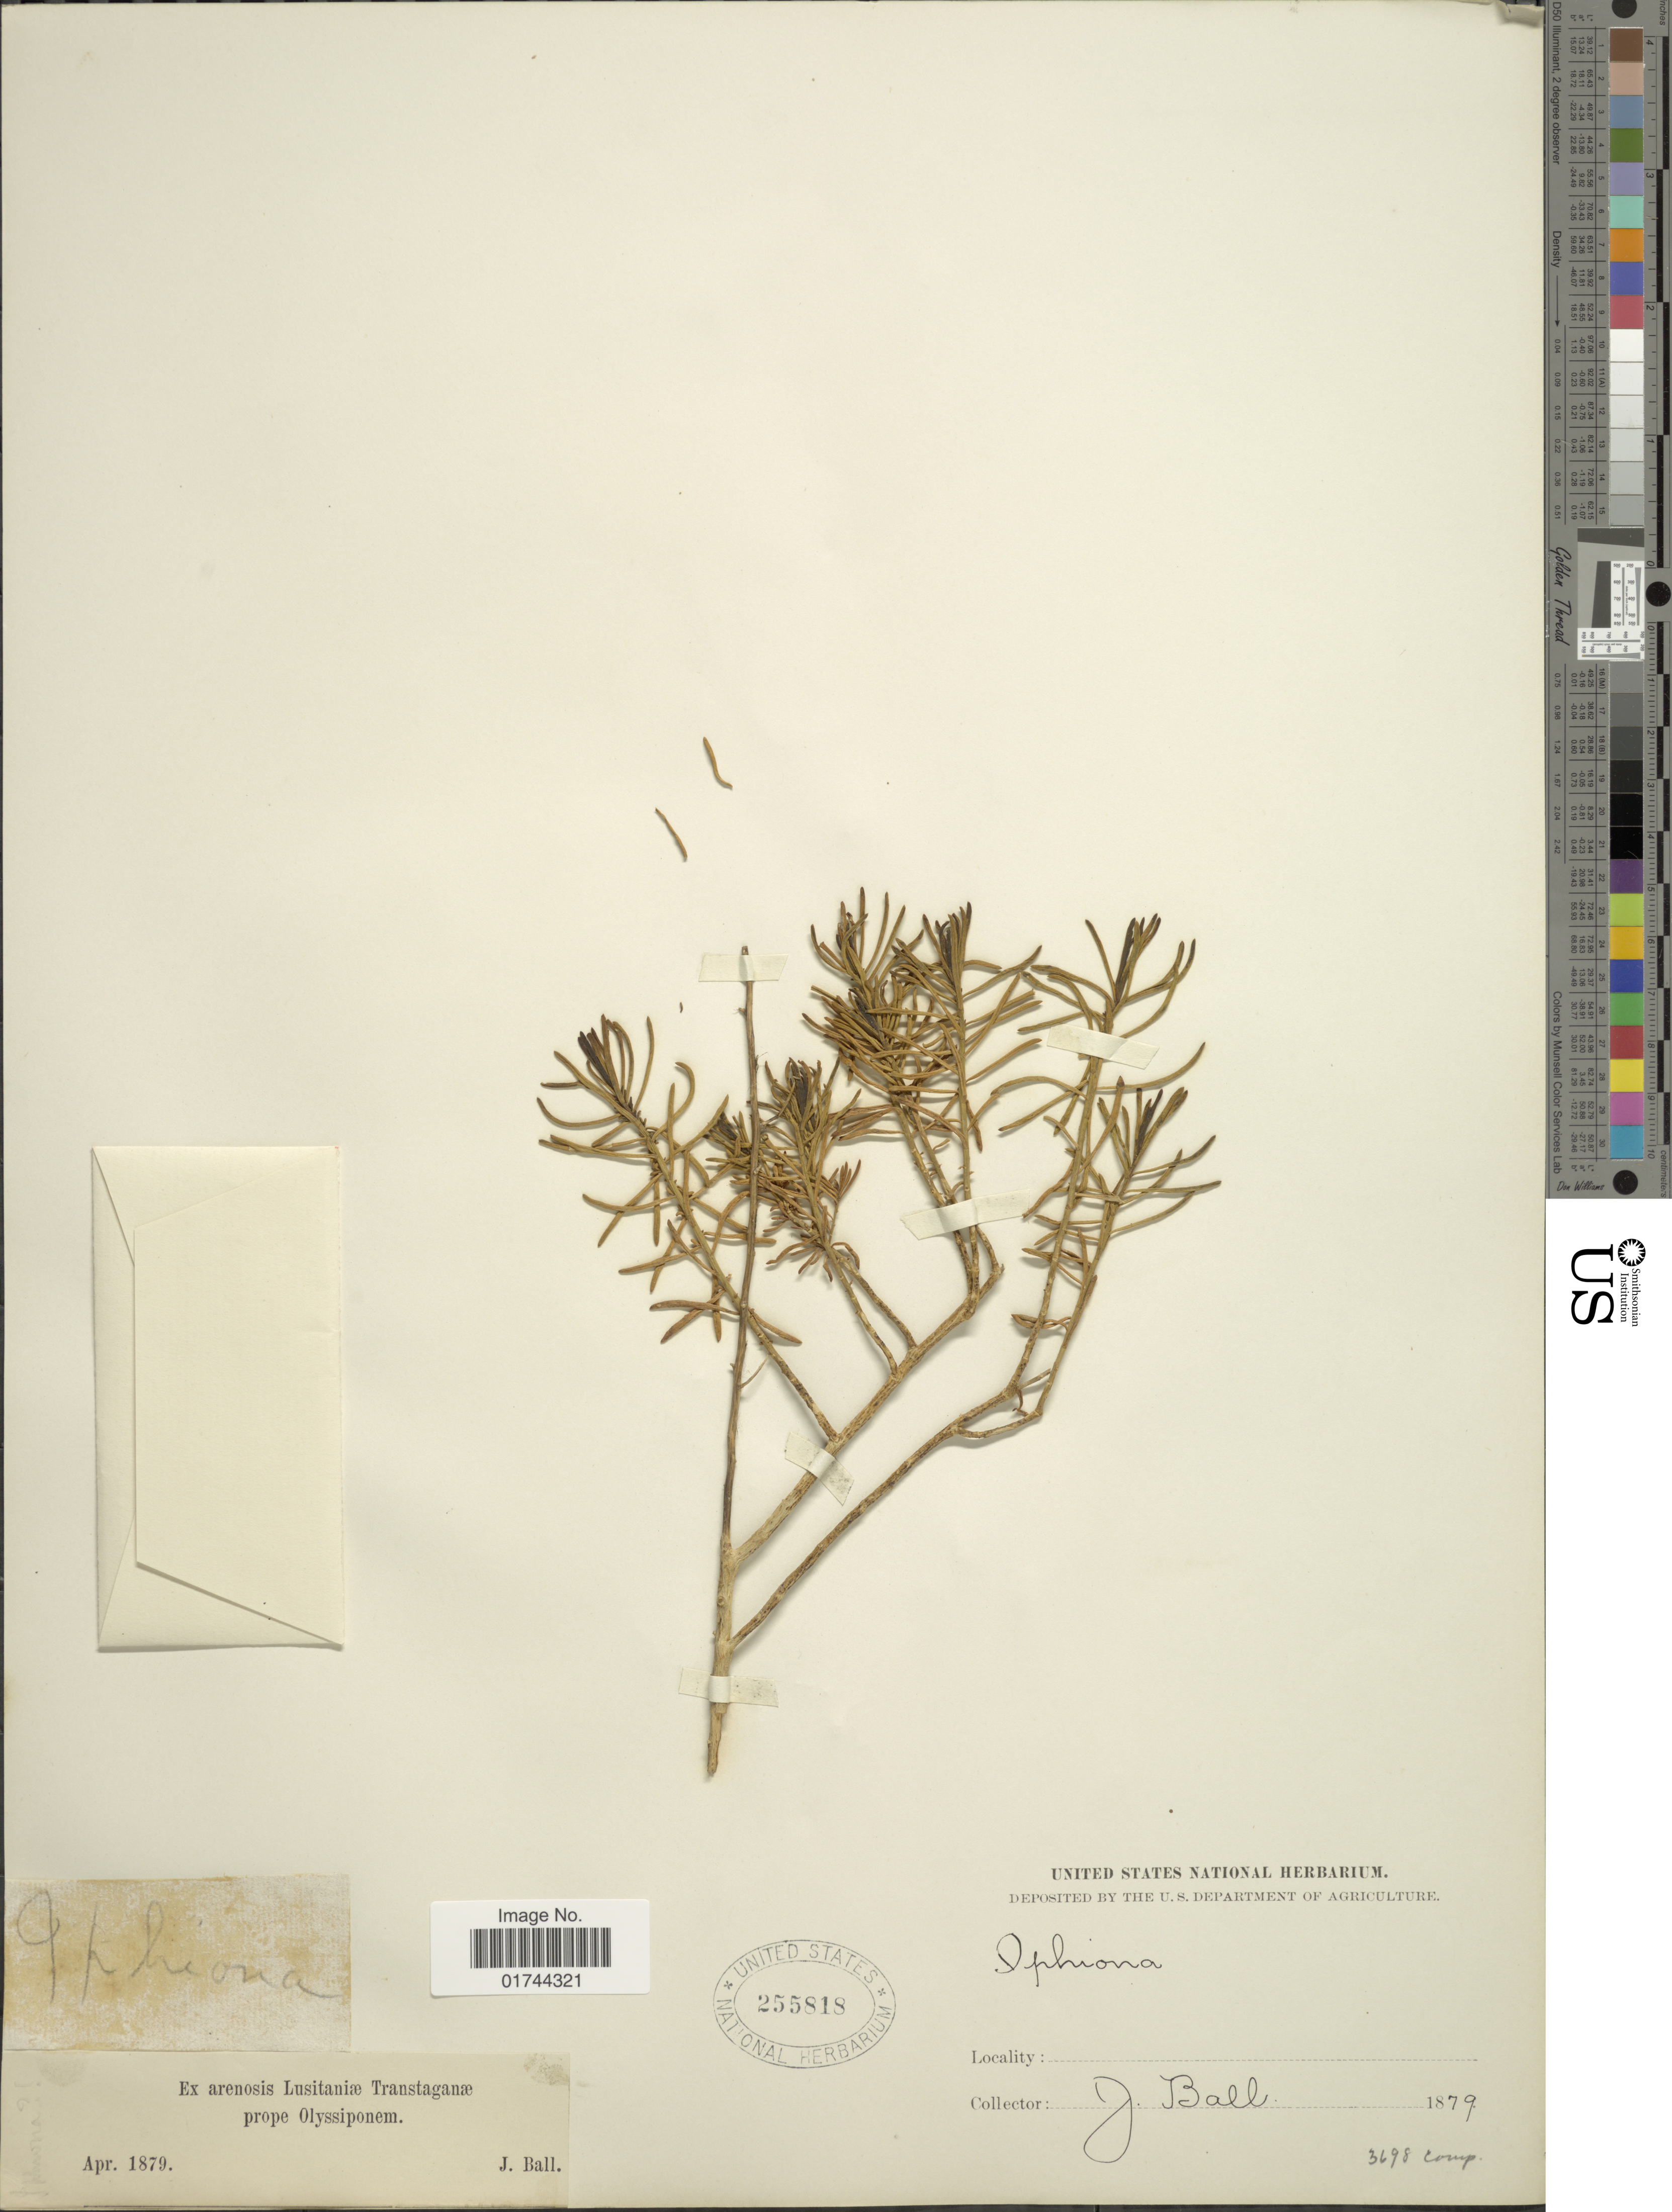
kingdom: Plantae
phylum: Tracheophyta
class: Magnoliopsida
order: Asterales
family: Asteraceae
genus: Iphiona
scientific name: Iphiona sp.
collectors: J. Ball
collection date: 1879-04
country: Portugal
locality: Lusitaniae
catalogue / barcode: US 255818